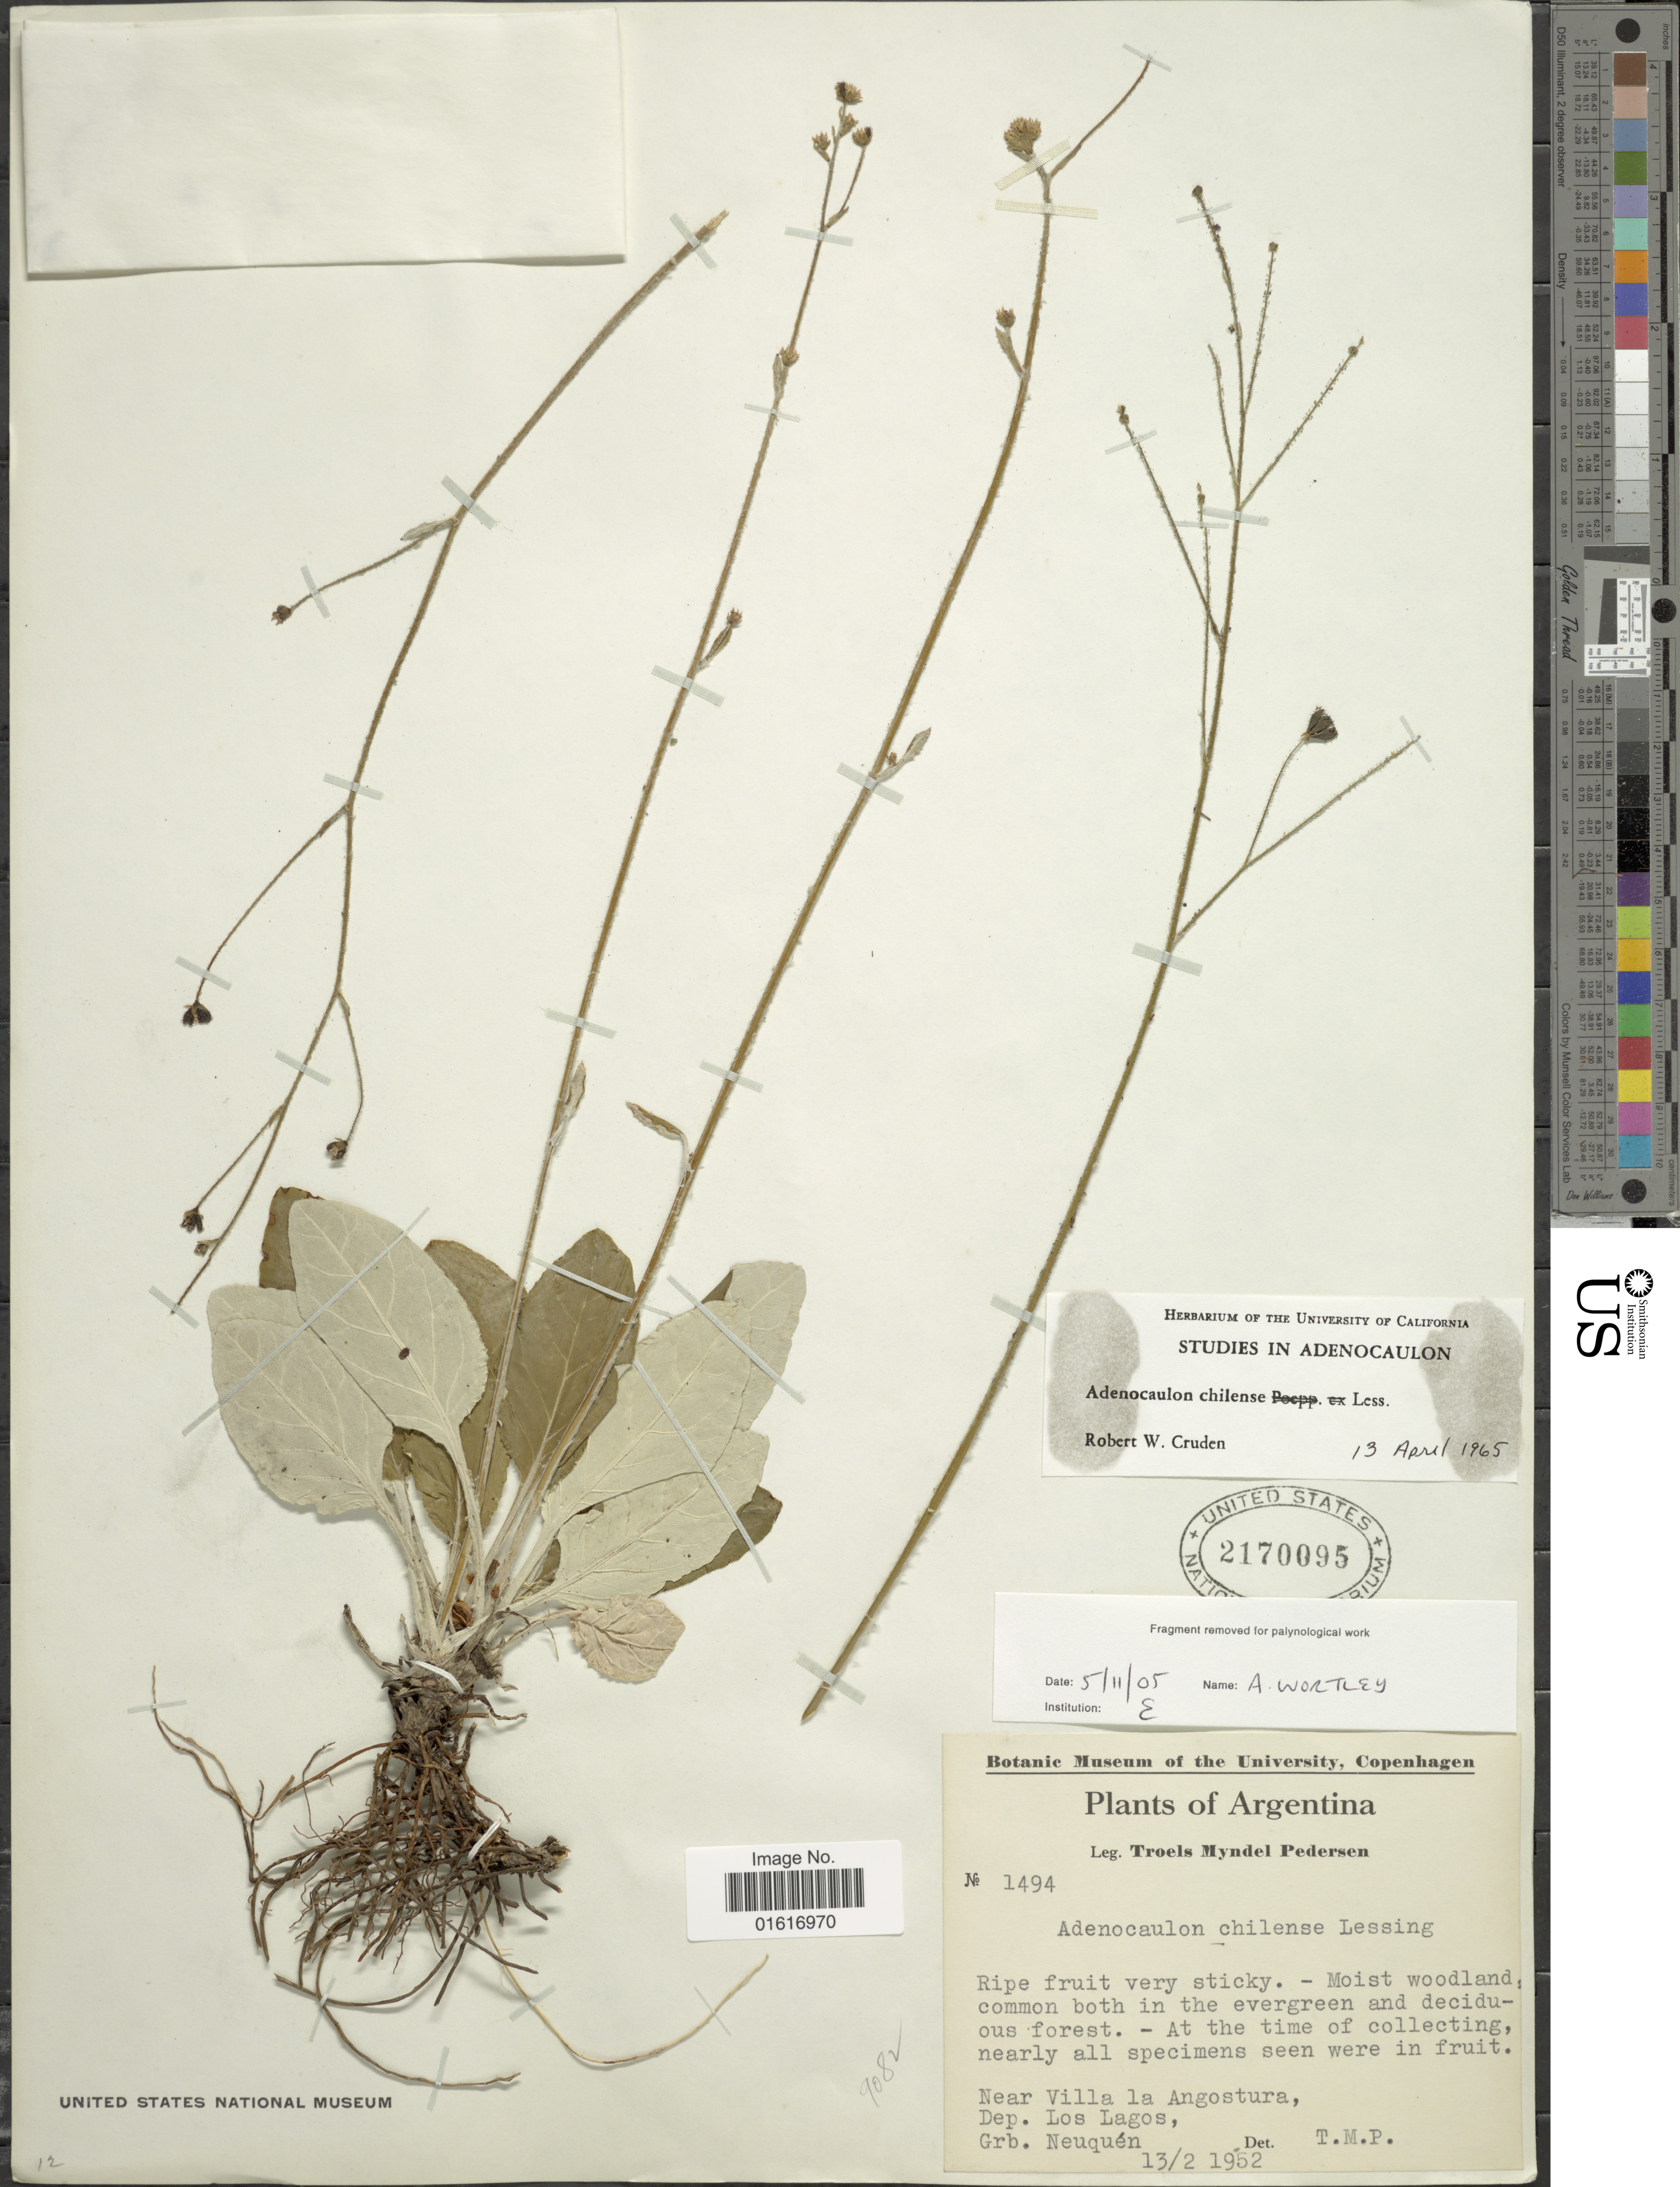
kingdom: Plantae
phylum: Tracheophyta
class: Magnoliopsida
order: Asterales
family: Asteraceae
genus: Adenocaulon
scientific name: Adenocaulon chilense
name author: Less.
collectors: T. Pederson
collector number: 1494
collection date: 1952-02-13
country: Argentina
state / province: Neuquen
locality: Near Villa la Angostura, Dep. Los Lagos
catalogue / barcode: US 2170095